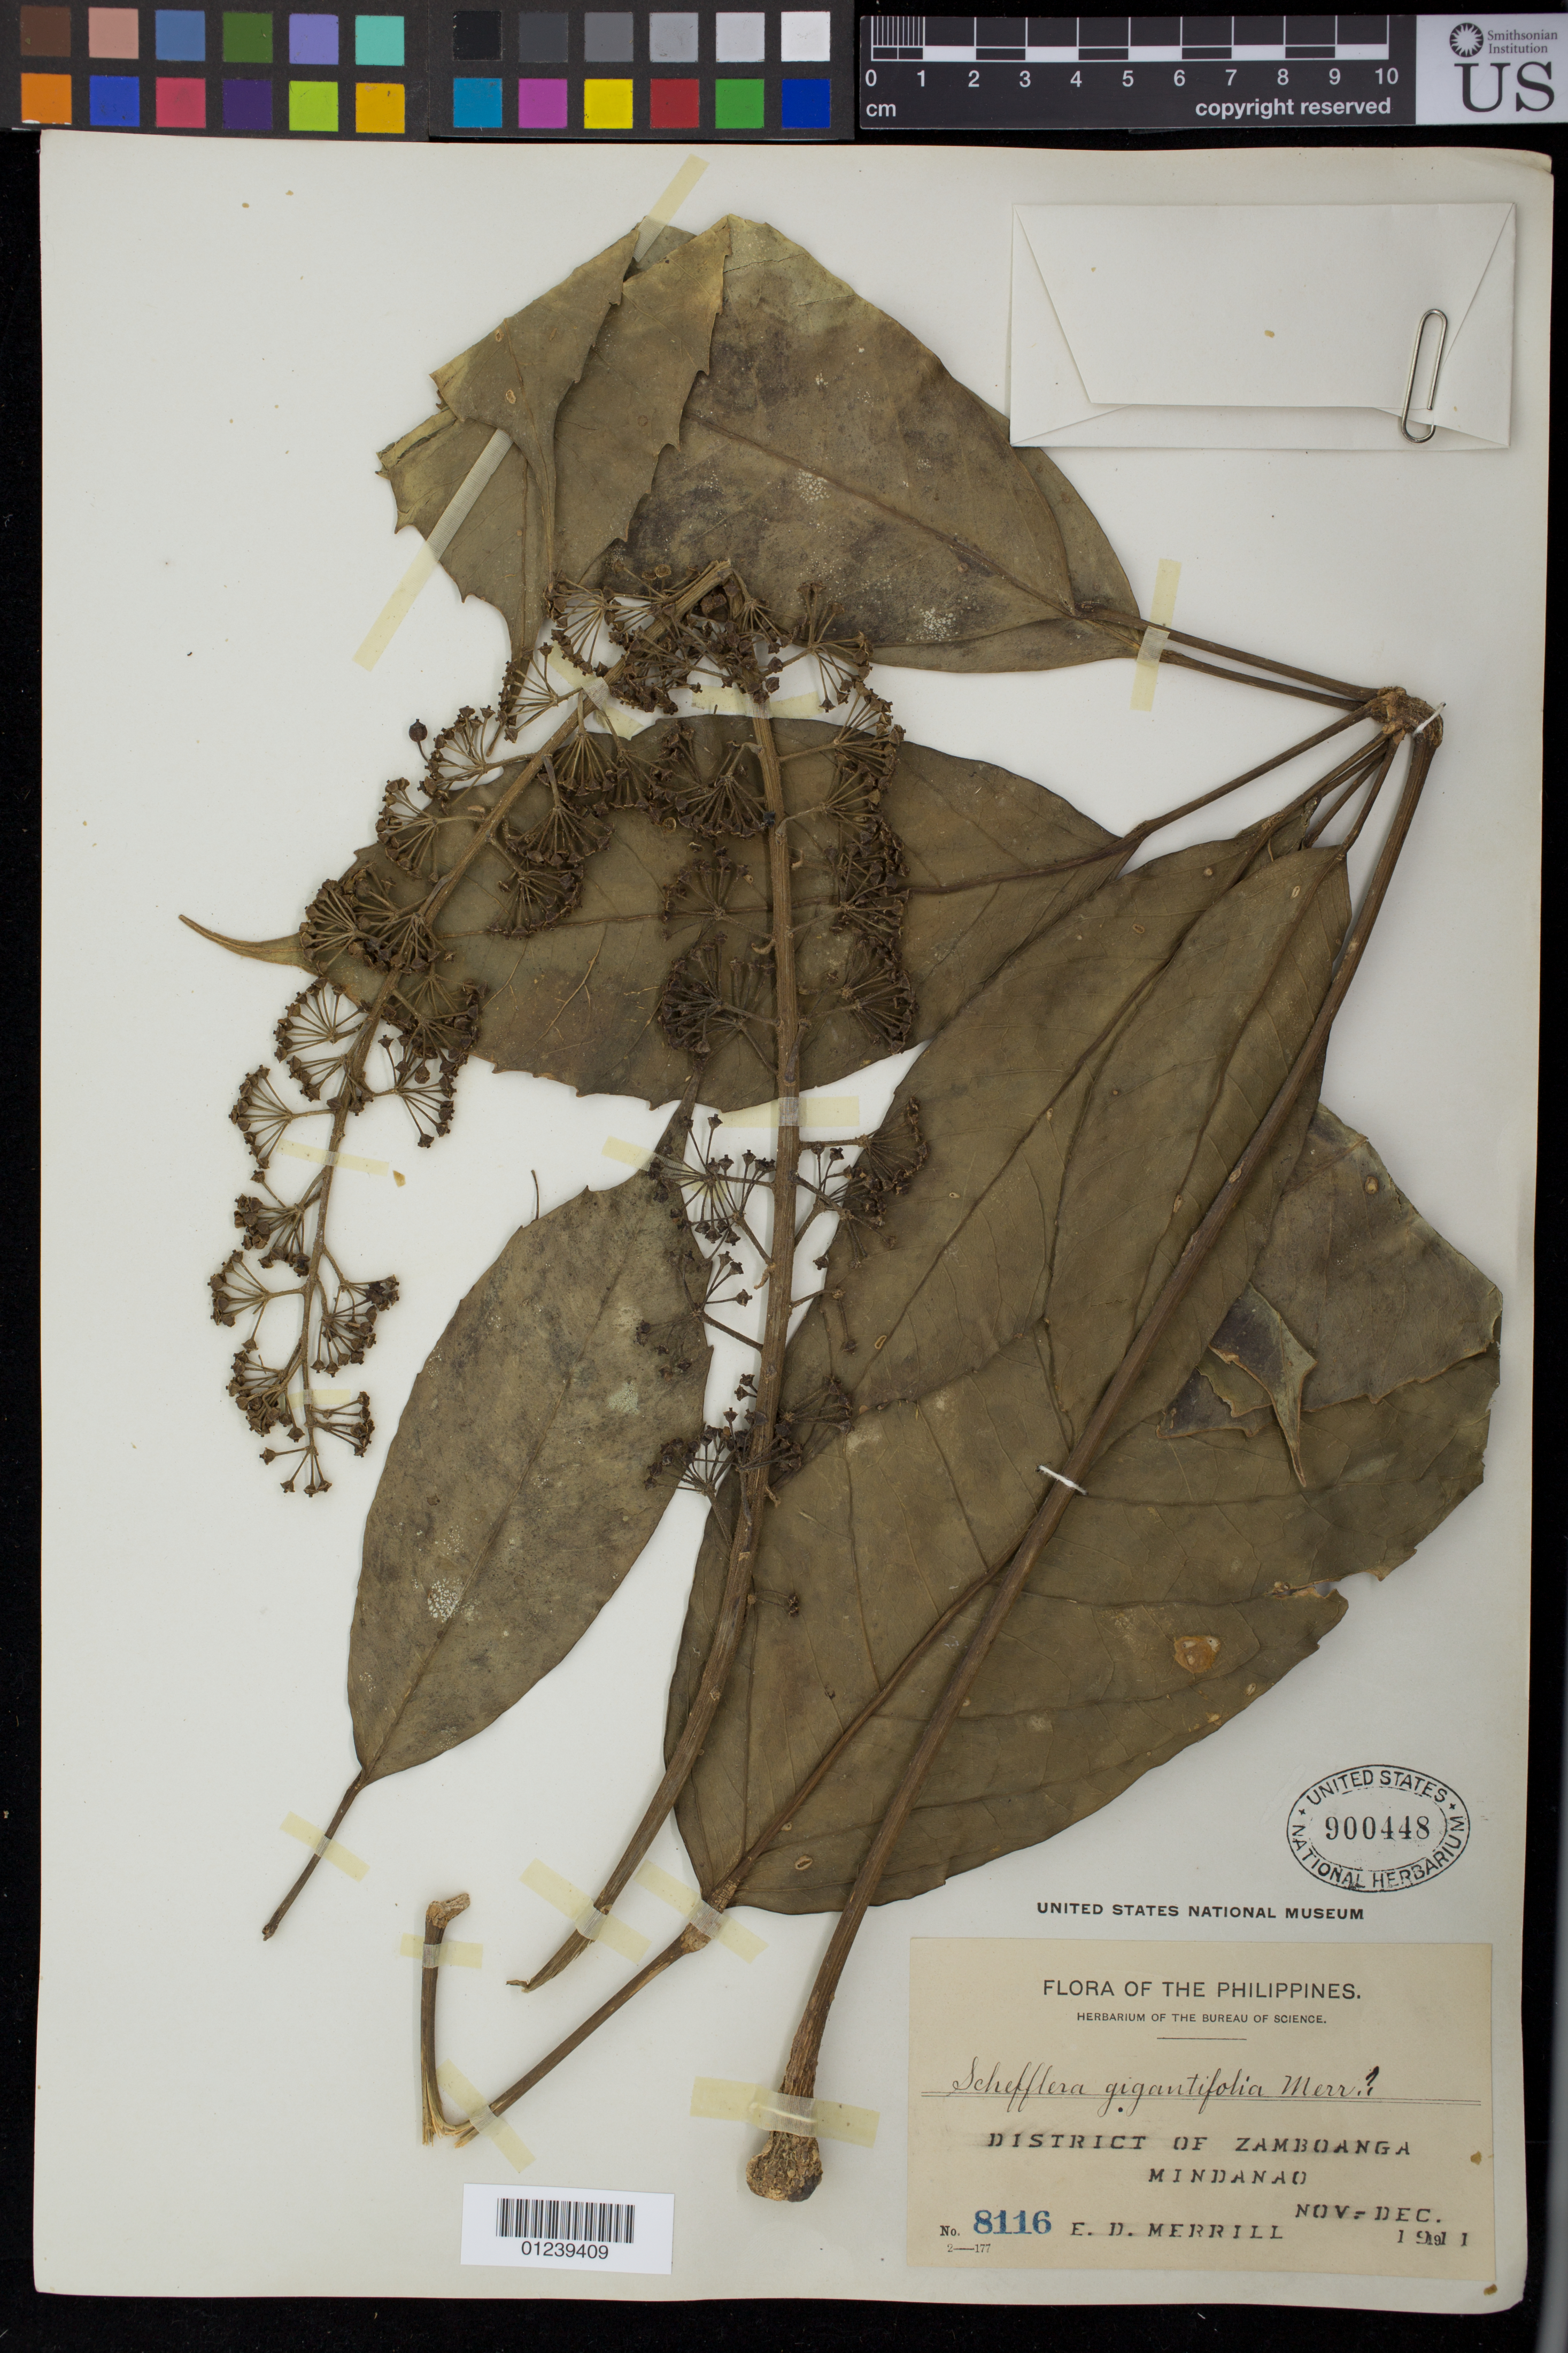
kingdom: Plantae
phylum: Tracheophyta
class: Magnoliopsida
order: Apiales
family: Araliaceae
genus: Schefflera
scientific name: Schefflera gigantifolia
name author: Merr.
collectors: E. D. Merrill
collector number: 8116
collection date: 1911-11/1911-12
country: Philippines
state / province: Zamboanga Peninsula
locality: Mindanao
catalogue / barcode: US 900448